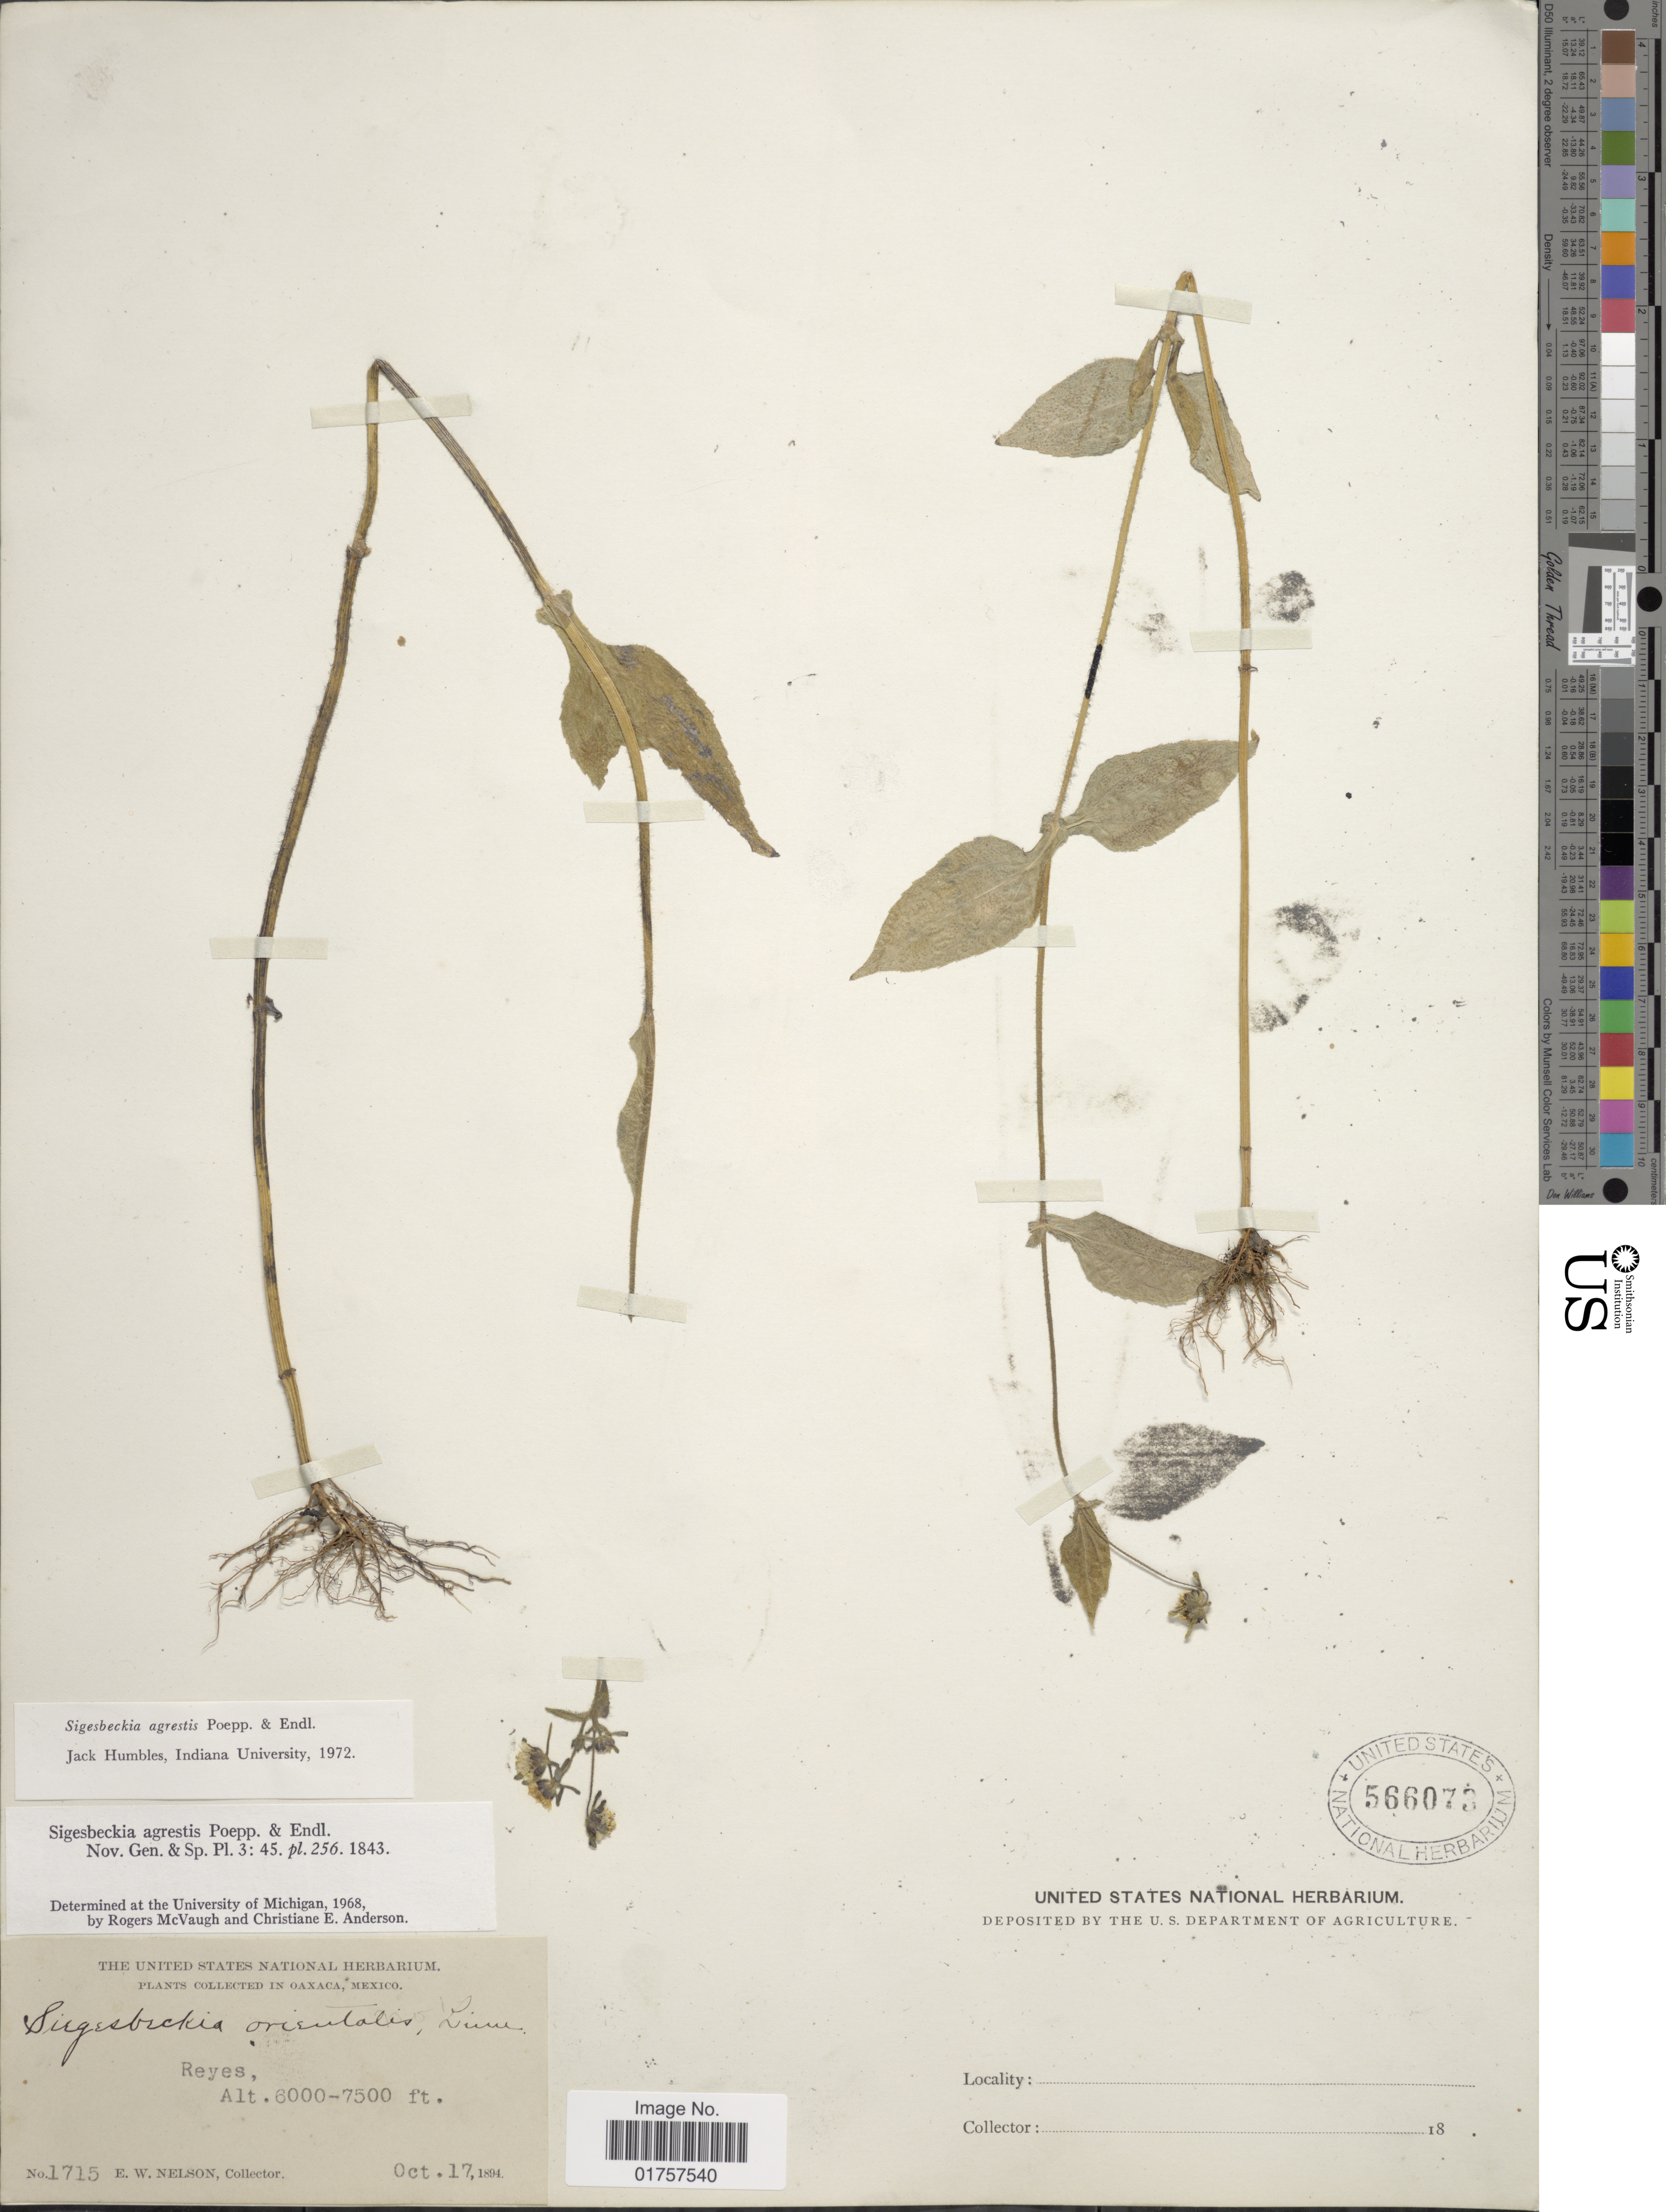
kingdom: Plantae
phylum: Tracheophyta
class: Magnoliopsida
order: Asterales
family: Asteraceae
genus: Sigesbeckia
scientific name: Sigesbeckia agrestis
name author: Poepp.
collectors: E. W. Nelson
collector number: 1715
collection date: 1894-10-17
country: Mexico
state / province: Oaxaca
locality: Reyes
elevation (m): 1829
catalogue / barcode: US 566073